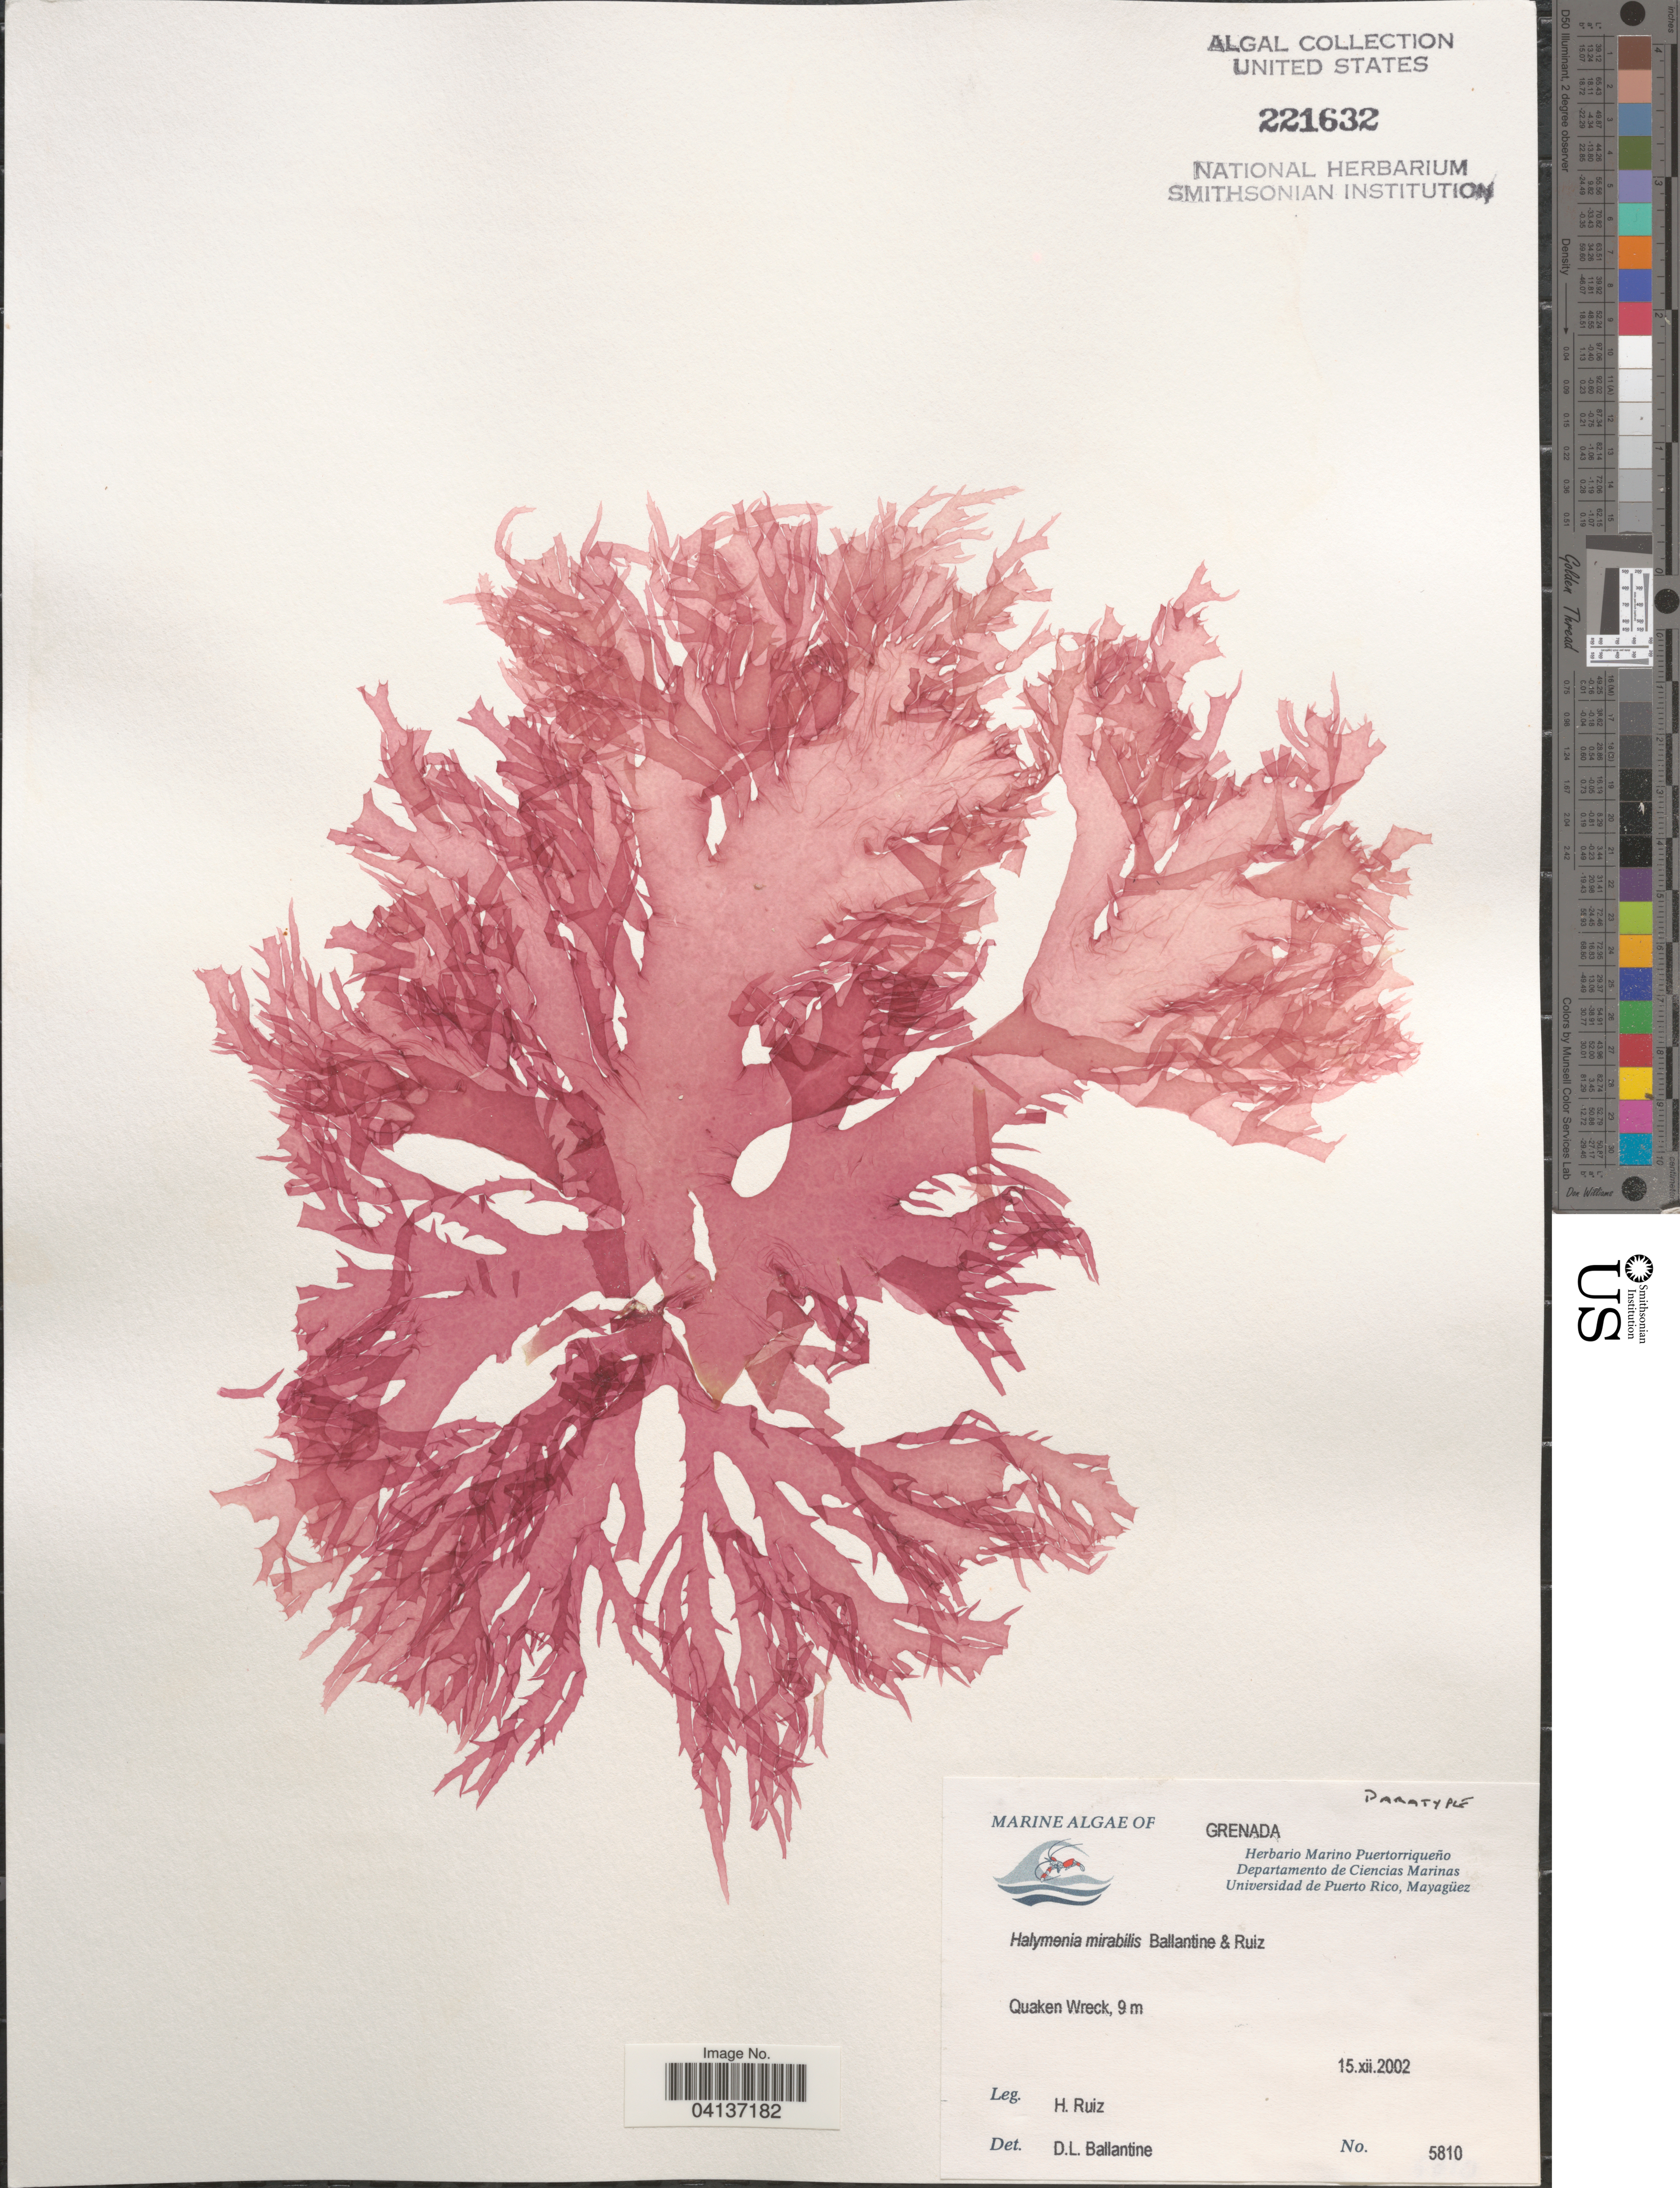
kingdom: Plantae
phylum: Rhodophyta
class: Florideophyceae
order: Halymeniales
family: Halymeniaceae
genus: Halymenia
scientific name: Halymenia mirabilis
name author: D.L. Ballant. & H.Ruiz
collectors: H. Ruiz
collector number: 5810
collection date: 2002-12-15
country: Grenada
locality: Quaken Wreck.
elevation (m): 9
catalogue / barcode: US 221632